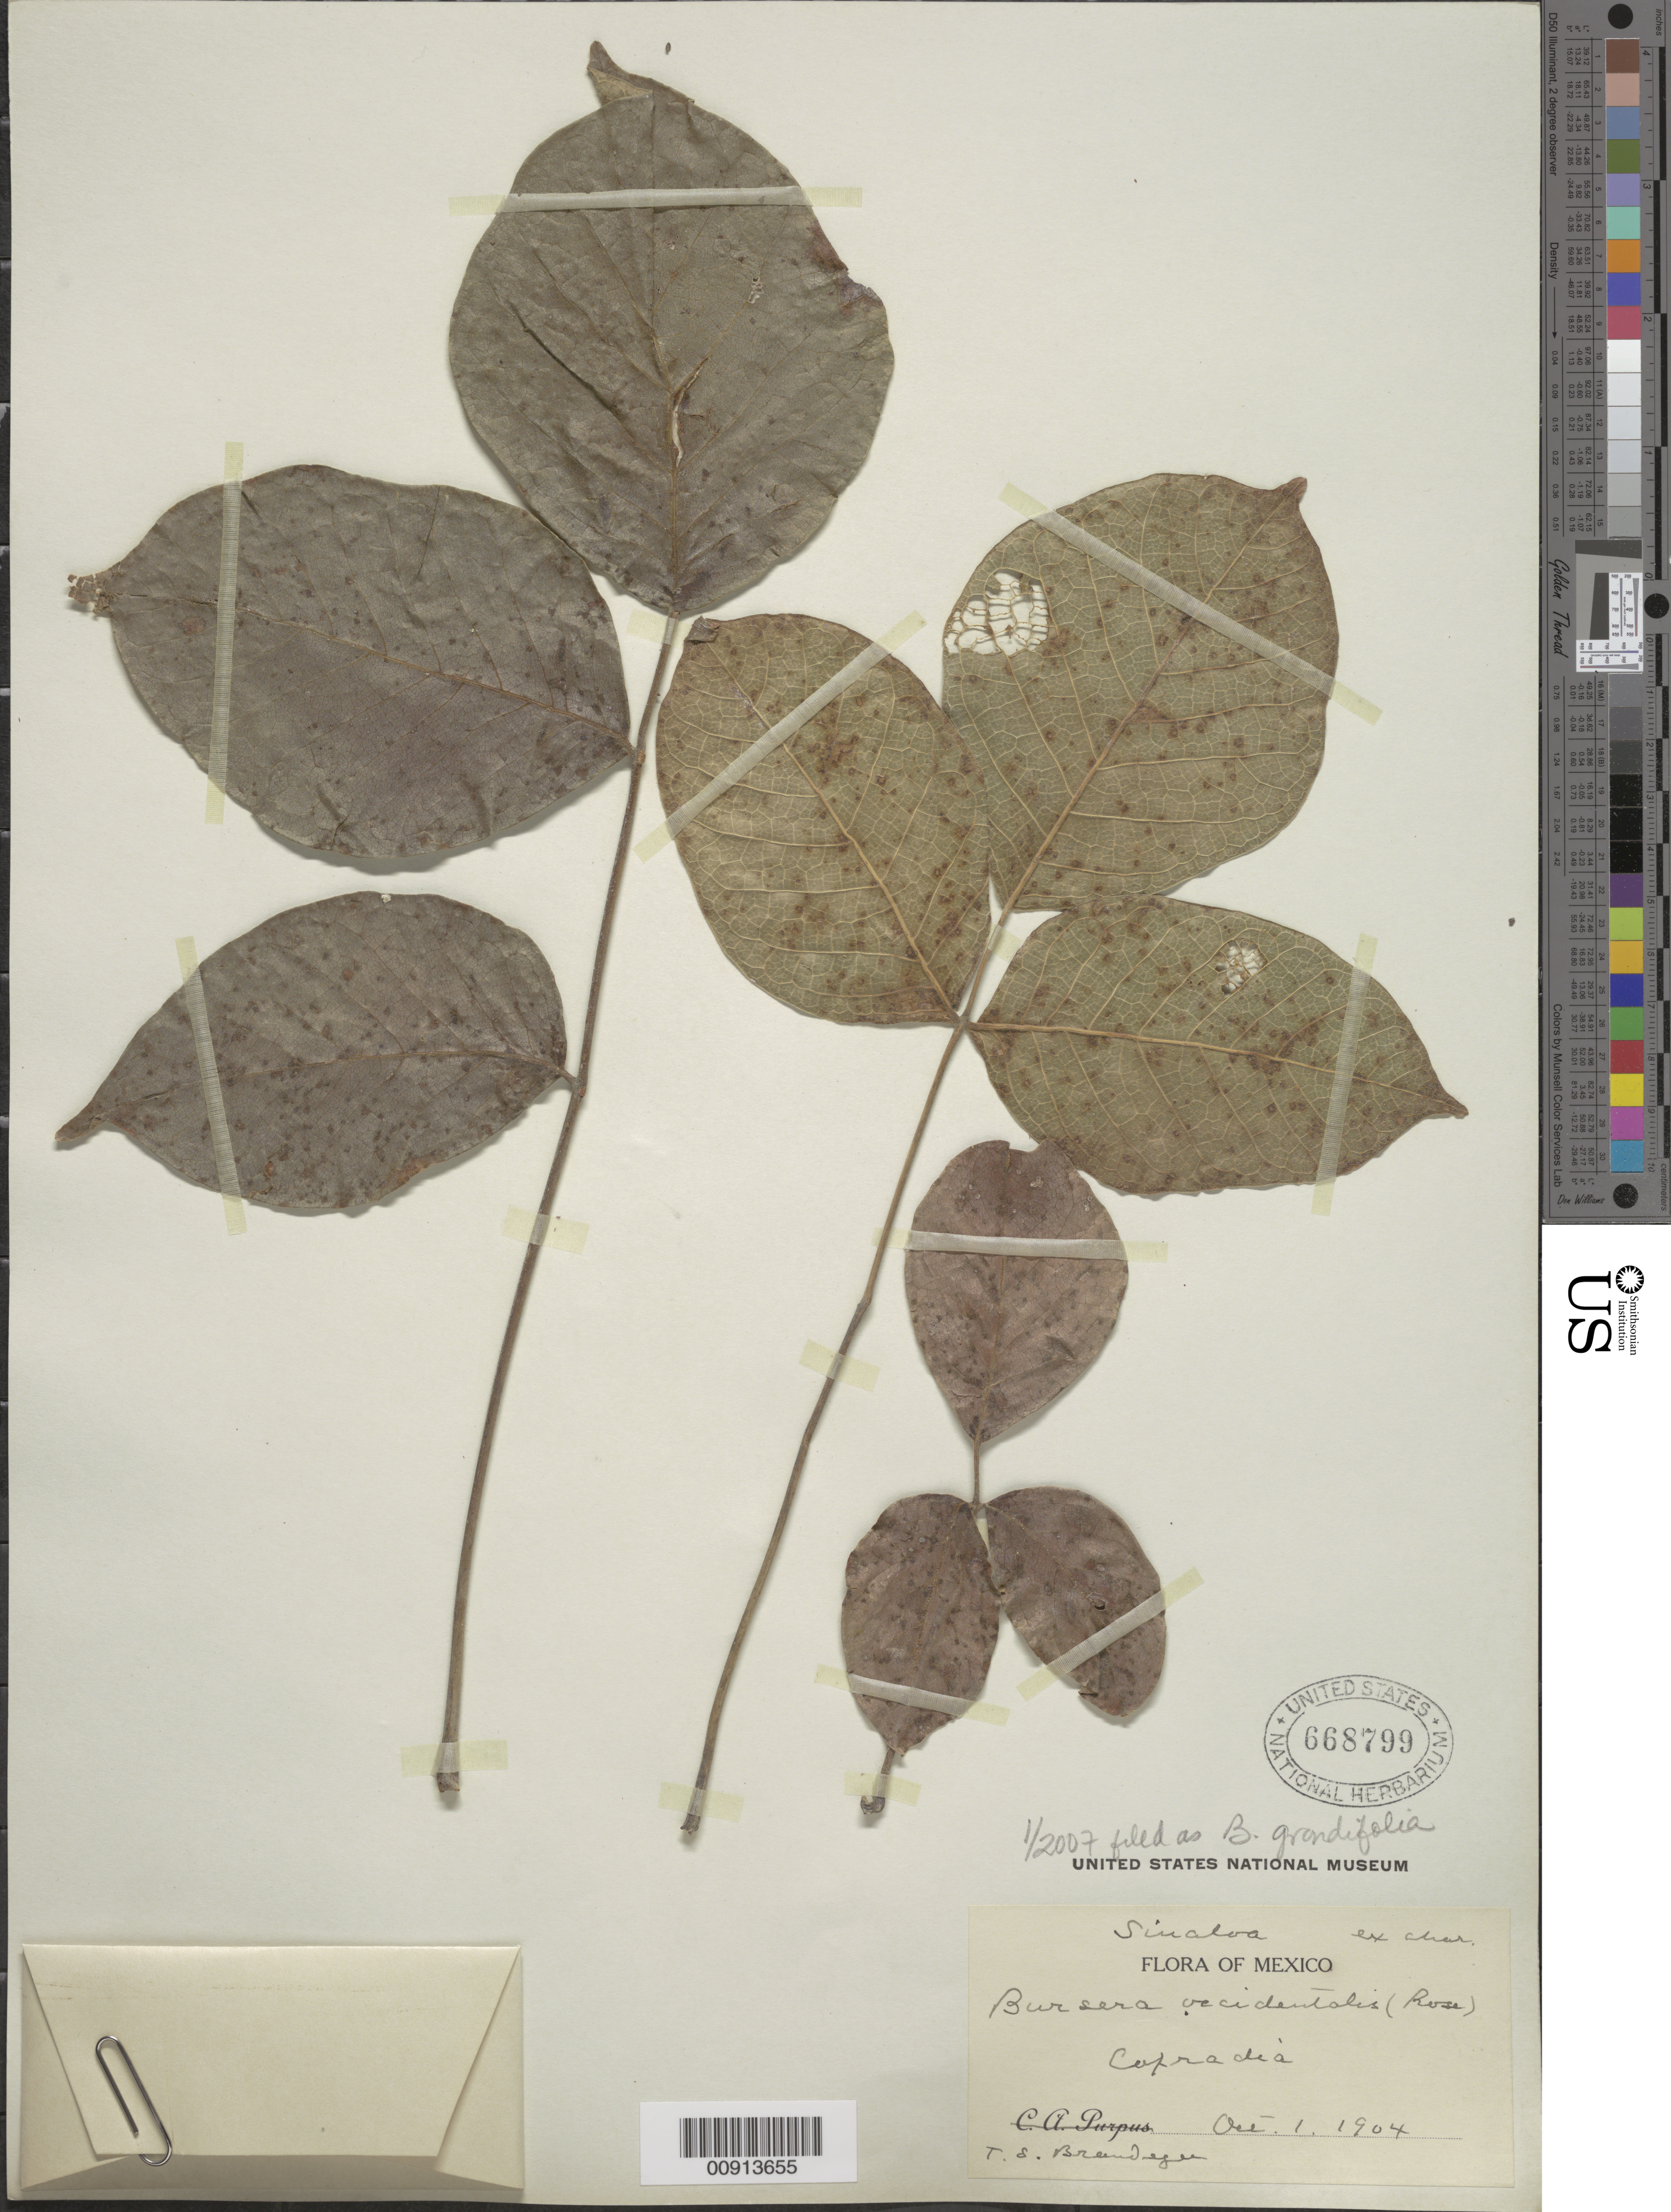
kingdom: Plantae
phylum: Tracheophyta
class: Magnoliopsida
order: Sapindales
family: Burseraceae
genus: Bursera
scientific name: Bursera grandifolia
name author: (Schltdl.) Engl.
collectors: T. S. Brandegee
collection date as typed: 01 Oct 1904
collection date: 1904-10-01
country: Mexico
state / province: Sinaloa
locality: Cofradia, Sinaloa.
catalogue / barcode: US 668799